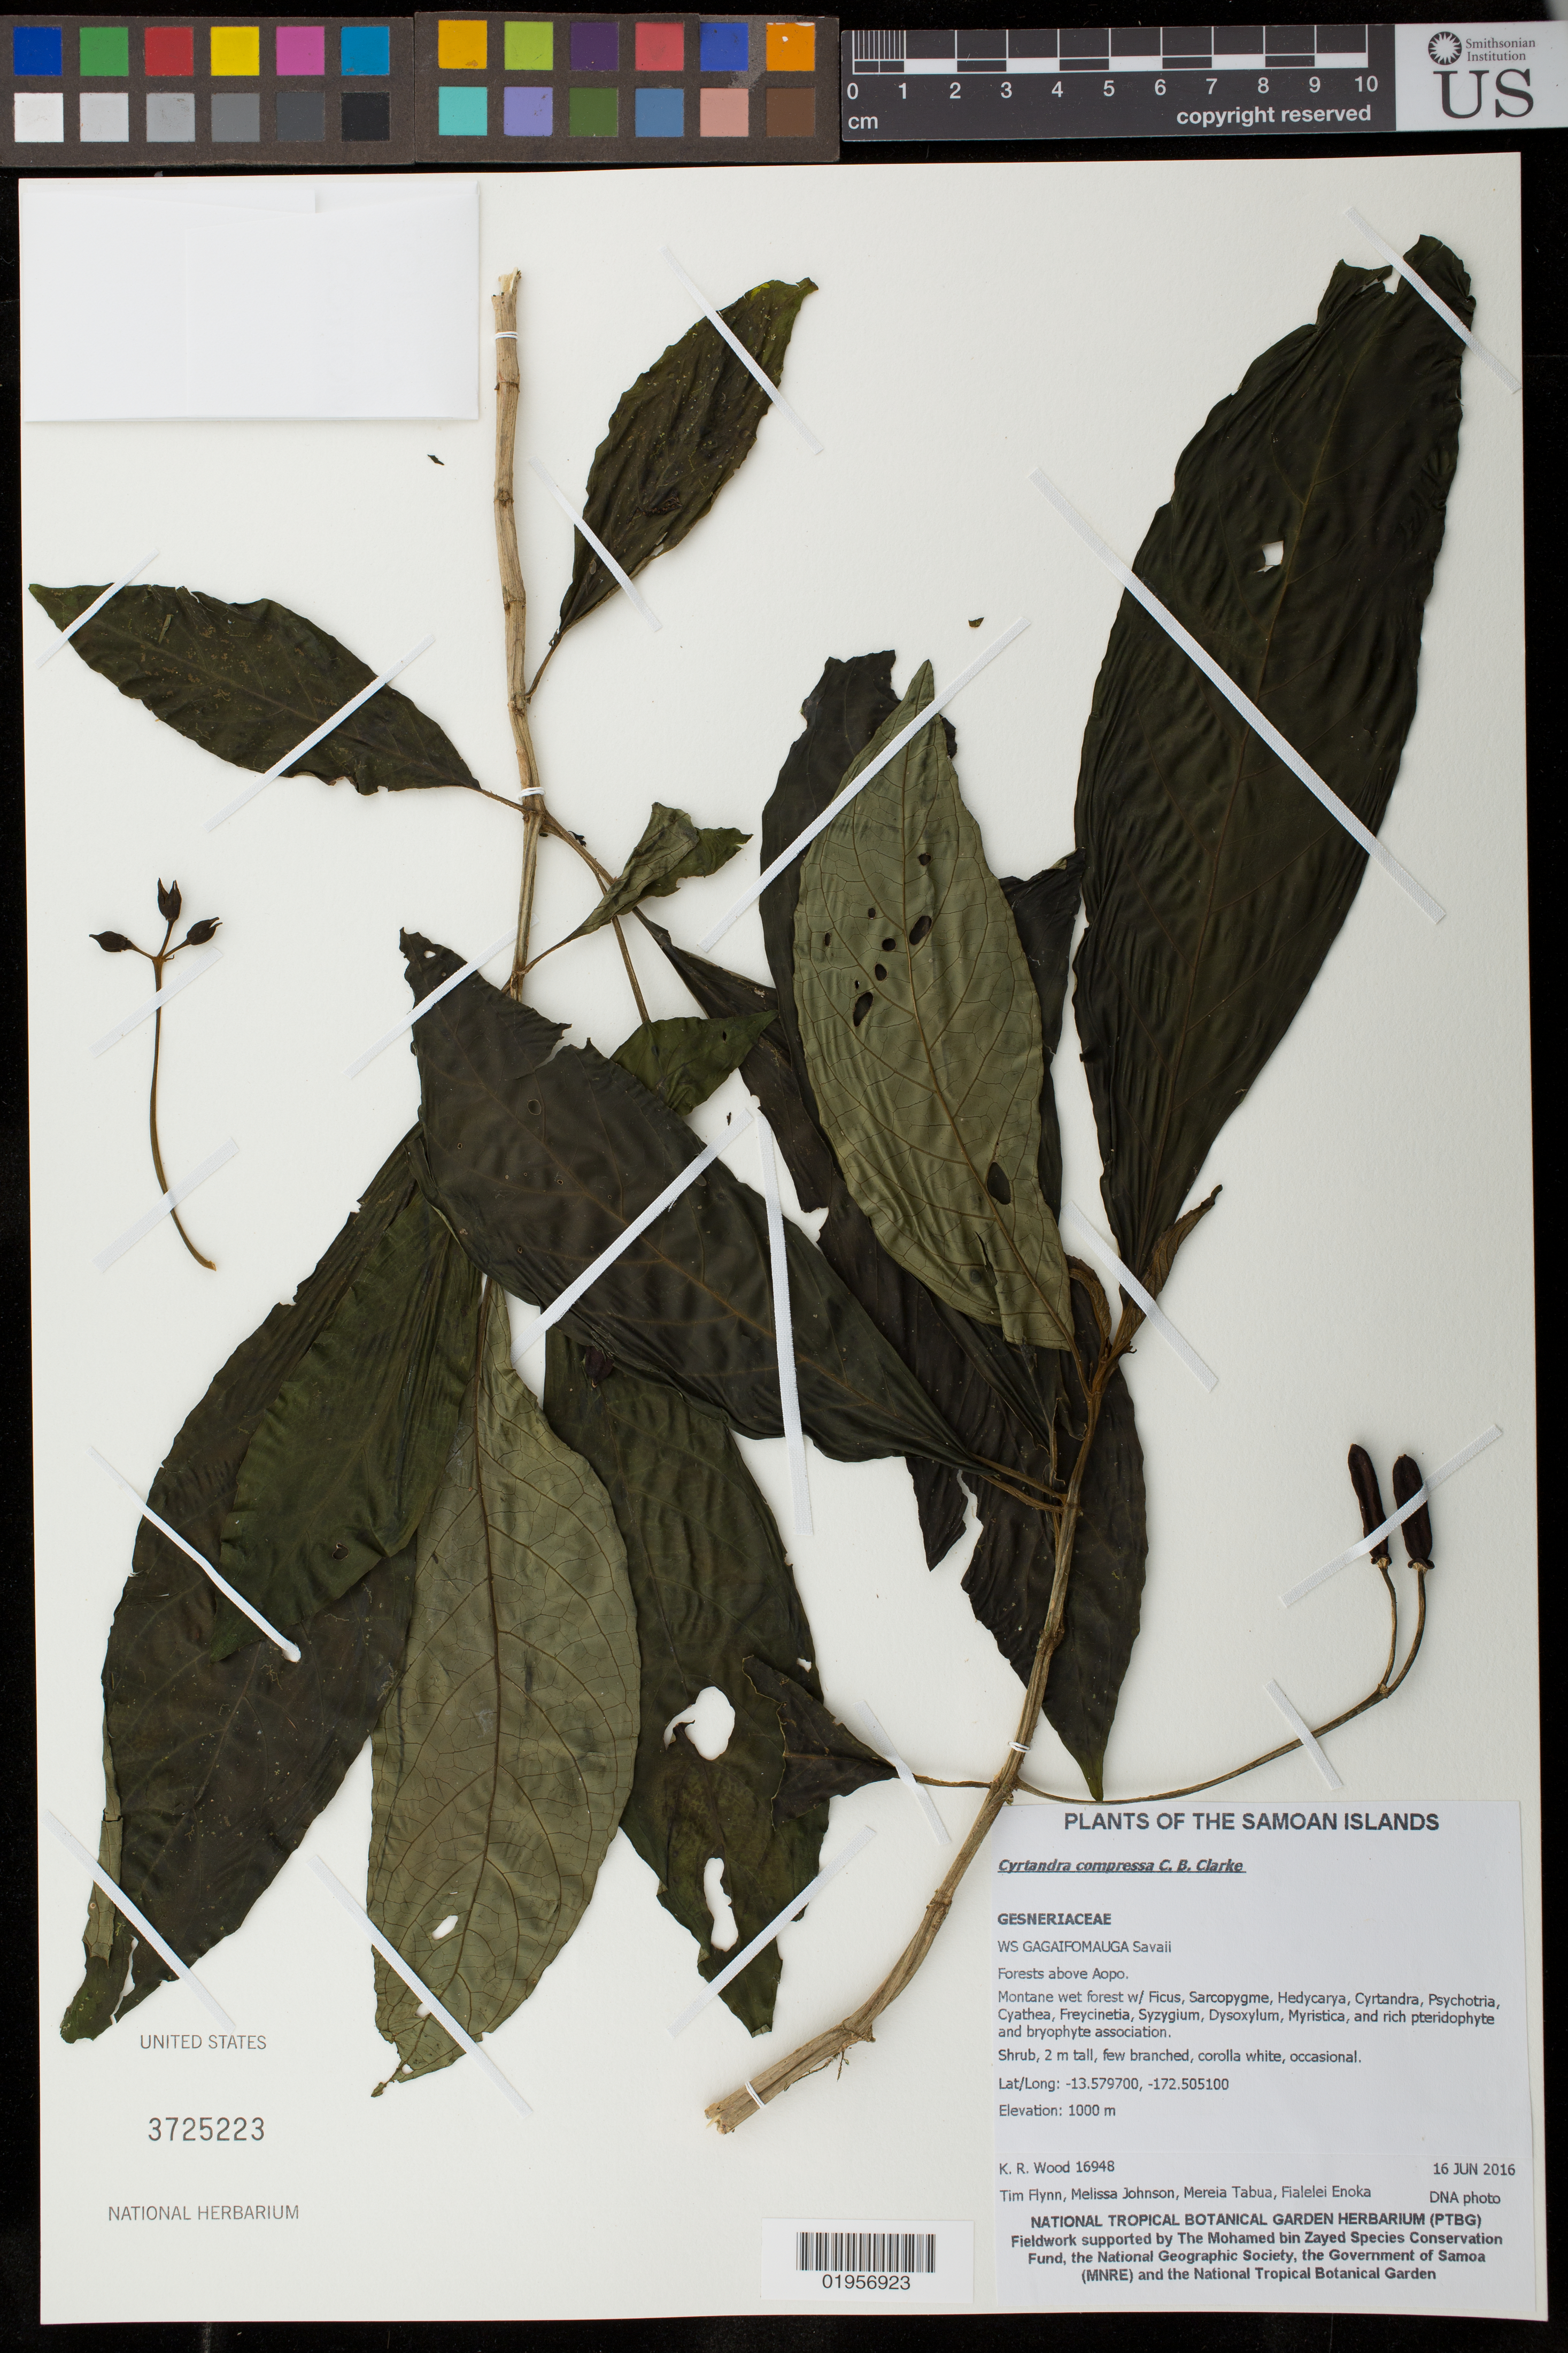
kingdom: Plantae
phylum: Tracheophyta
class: Magnoliopsida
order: Lamiales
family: Gesneriaceae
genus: Cyrtandra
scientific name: Cyrtandra compressa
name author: C.B. Clarke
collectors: K. R. Wood, T. W. Flynn, M. Johnson, M. Tabua & F. Enoka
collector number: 16948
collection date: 2016-06-16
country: Samoa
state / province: Gagaifomauga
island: Savai'i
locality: Savaii, forests above Aopo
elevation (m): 1000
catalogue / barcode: US 3725223